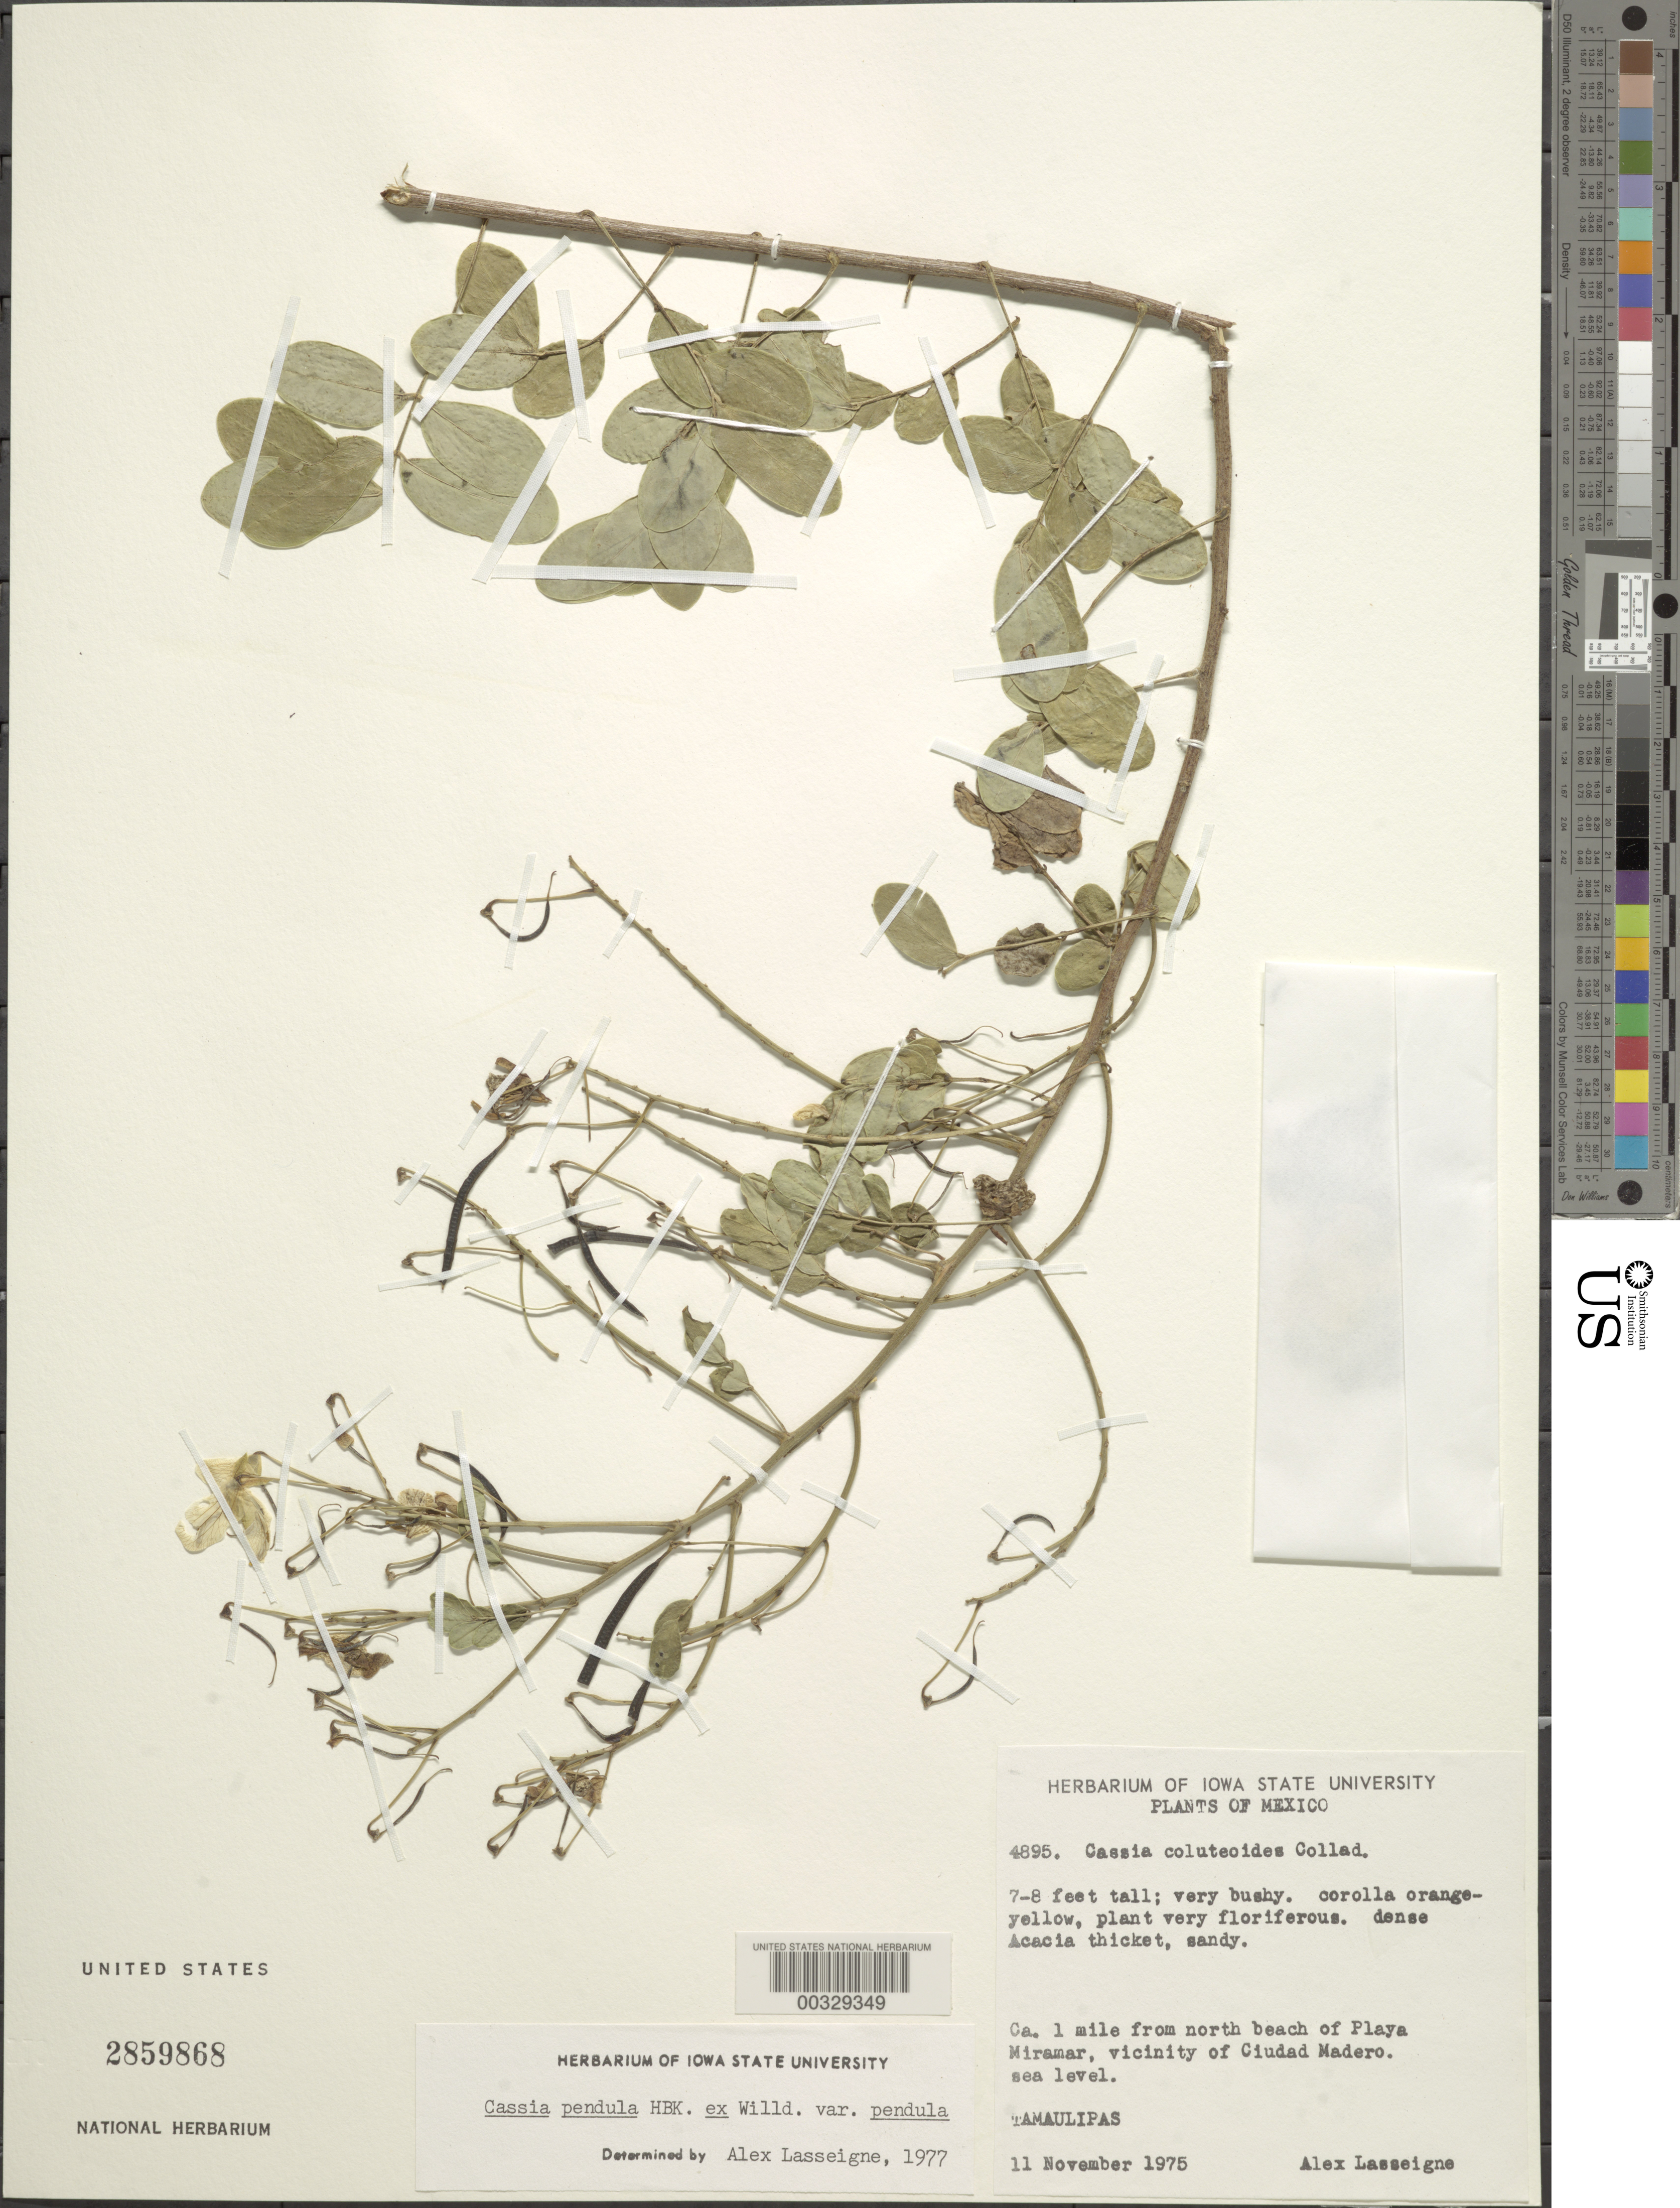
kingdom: Plantae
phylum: Tracheophyta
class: Magnoliopsida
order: Fabales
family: Fabaceae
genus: Senna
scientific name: Senna pendula var. pendula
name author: (Humb. & Bonpl. ex Willd.) H.S. Irwin & Barneby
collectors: A. Lasseigne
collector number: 4895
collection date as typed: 11 Nov 1975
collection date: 1975-11-11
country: Mexico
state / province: Tamaulipas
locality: Ca 1 mi from n beach of playa miramar, vicinity of ciudad madero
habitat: Dense thicket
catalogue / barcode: US 2859868